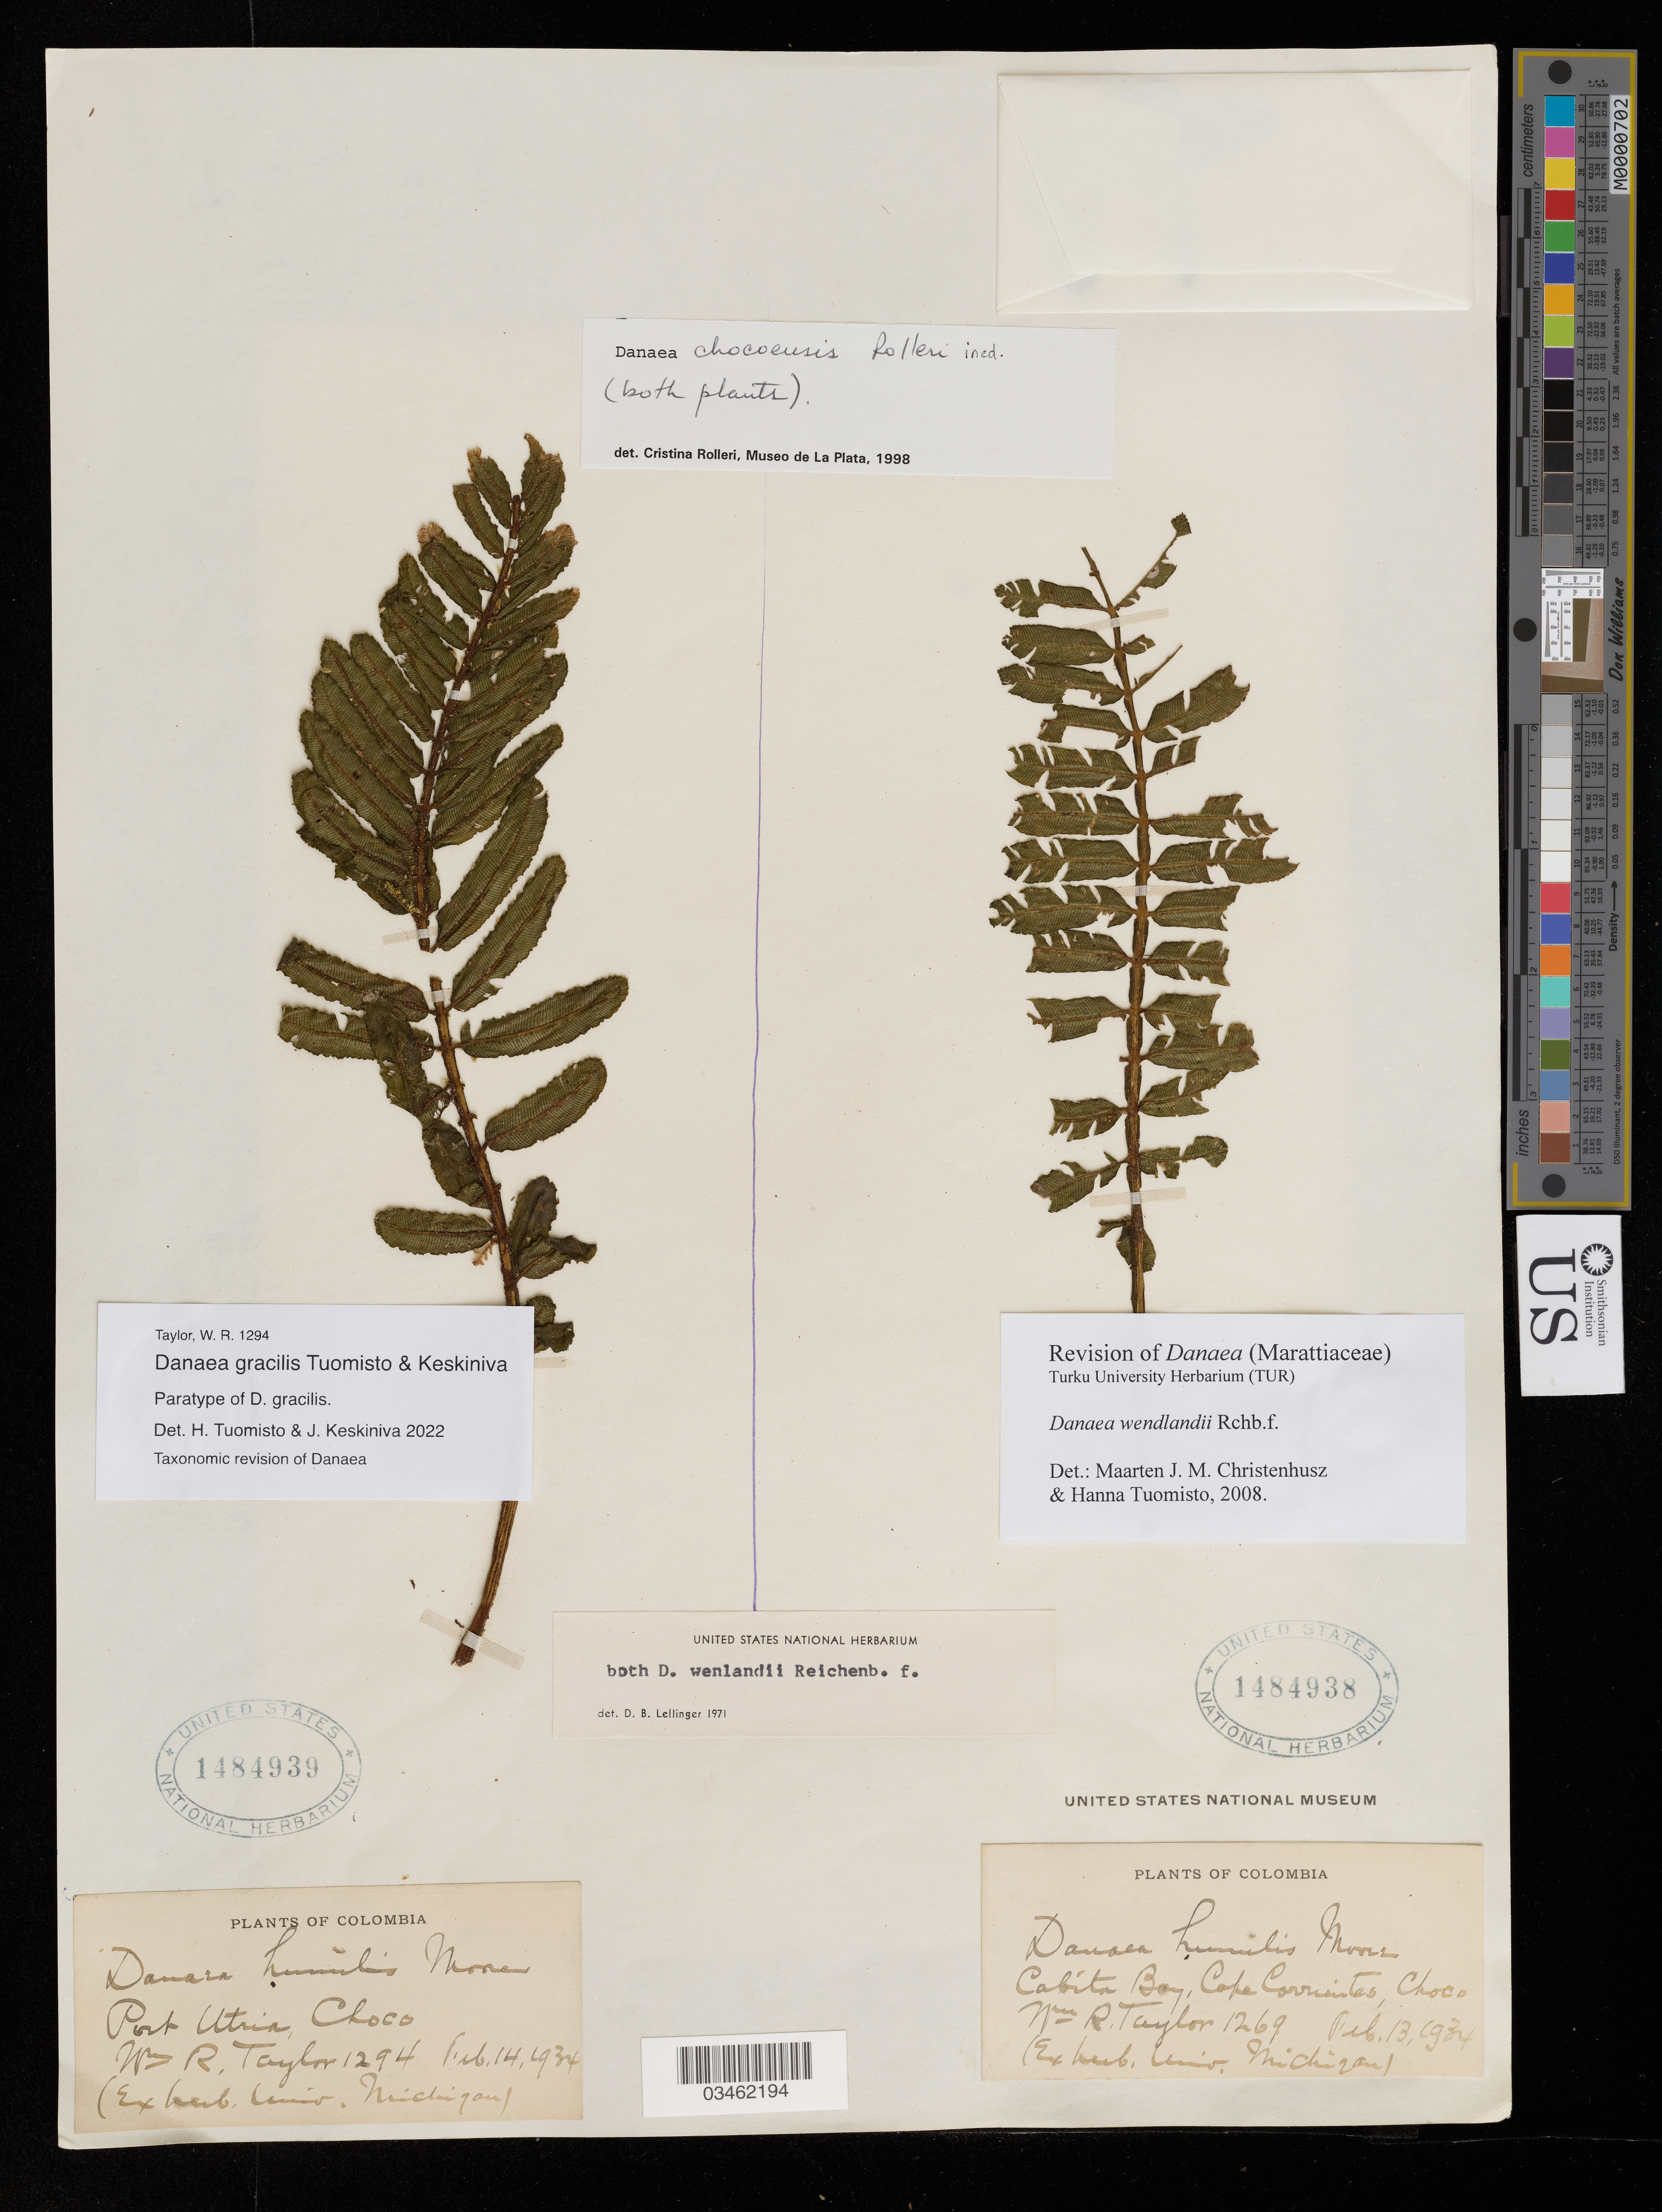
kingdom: Plantae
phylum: Tracheophyta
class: Polypodiopsida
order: Marattiales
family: Marattiaceae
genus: Danaea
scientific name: Danaea gracilis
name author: Tuomisto & Keskiniva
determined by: Tuomisto, H.; Keskiniva, Janina S.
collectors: W. R. Taylor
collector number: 1294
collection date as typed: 14 Feb 1934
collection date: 1934-02-14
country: Colombia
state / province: Choco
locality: Port Utria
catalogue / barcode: US 1484939-2